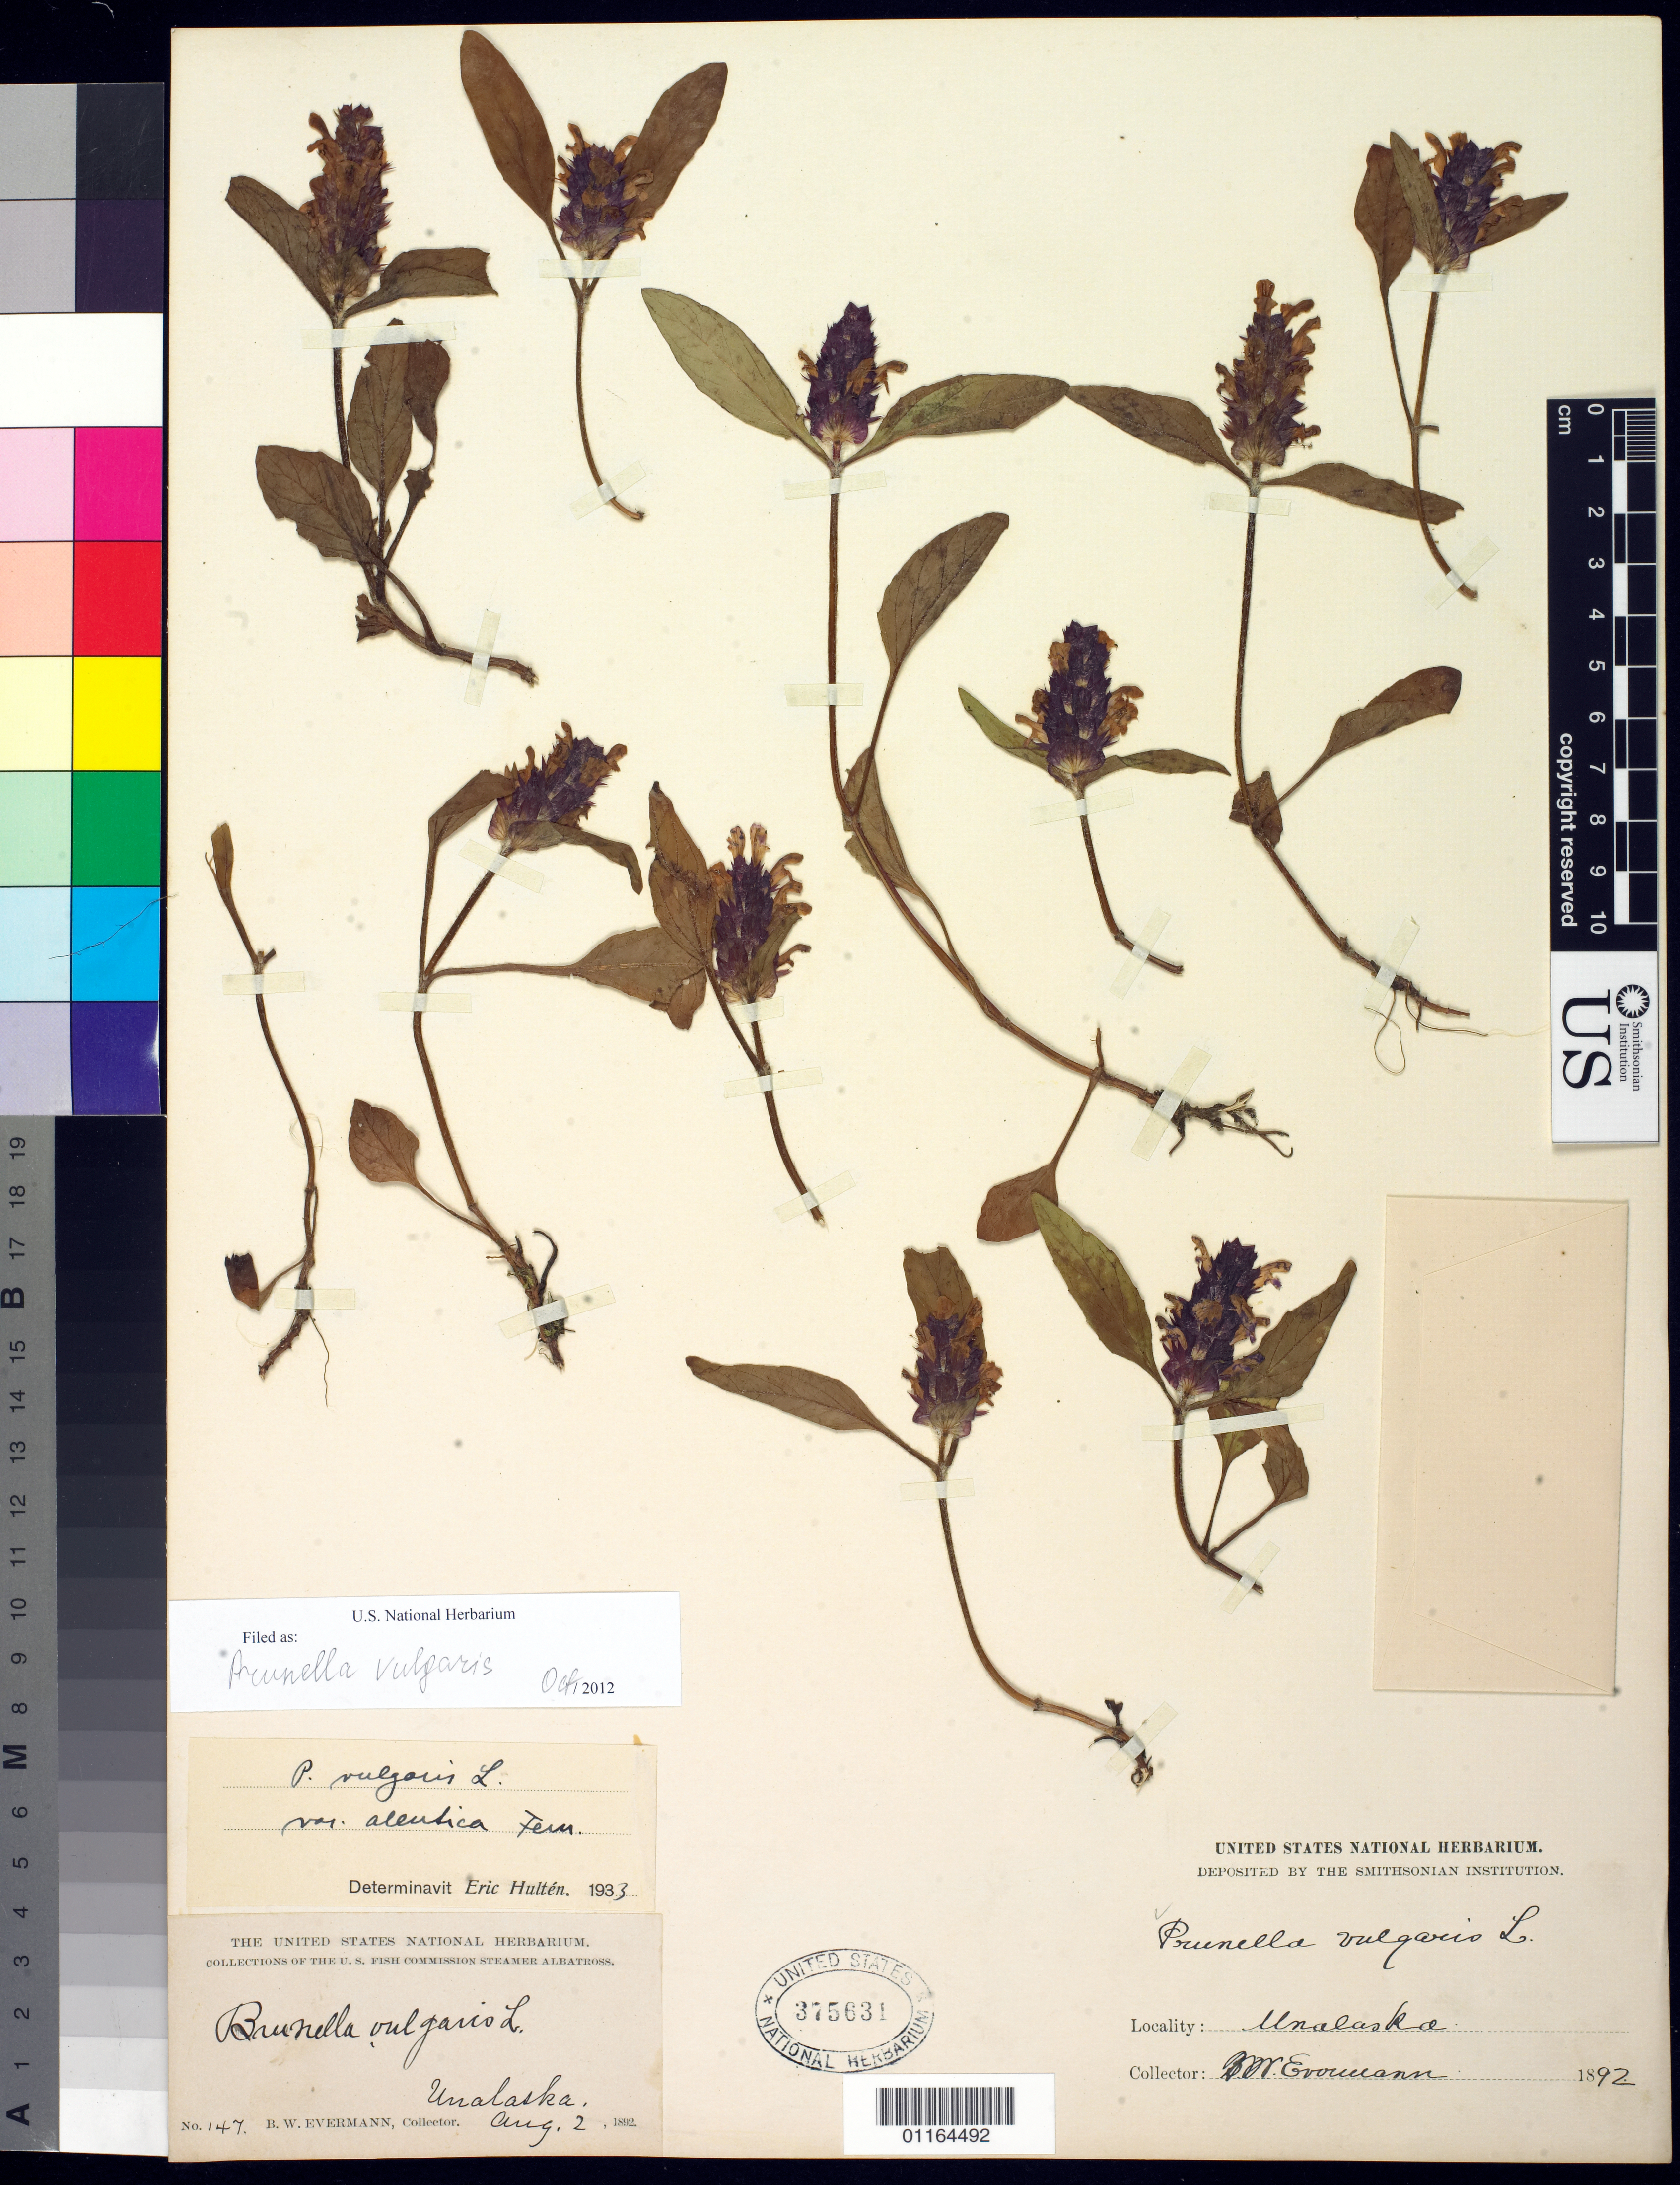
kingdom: Plantae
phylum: Tracheophyta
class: Magnoliopsida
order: Lamiales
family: Lamiaceae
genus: Prunella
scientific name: Prunella vulgaris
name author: L.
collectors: B. W. Evermann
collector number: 147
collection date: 1892-08-02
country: United States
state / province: Alaska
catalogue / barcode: US 375631